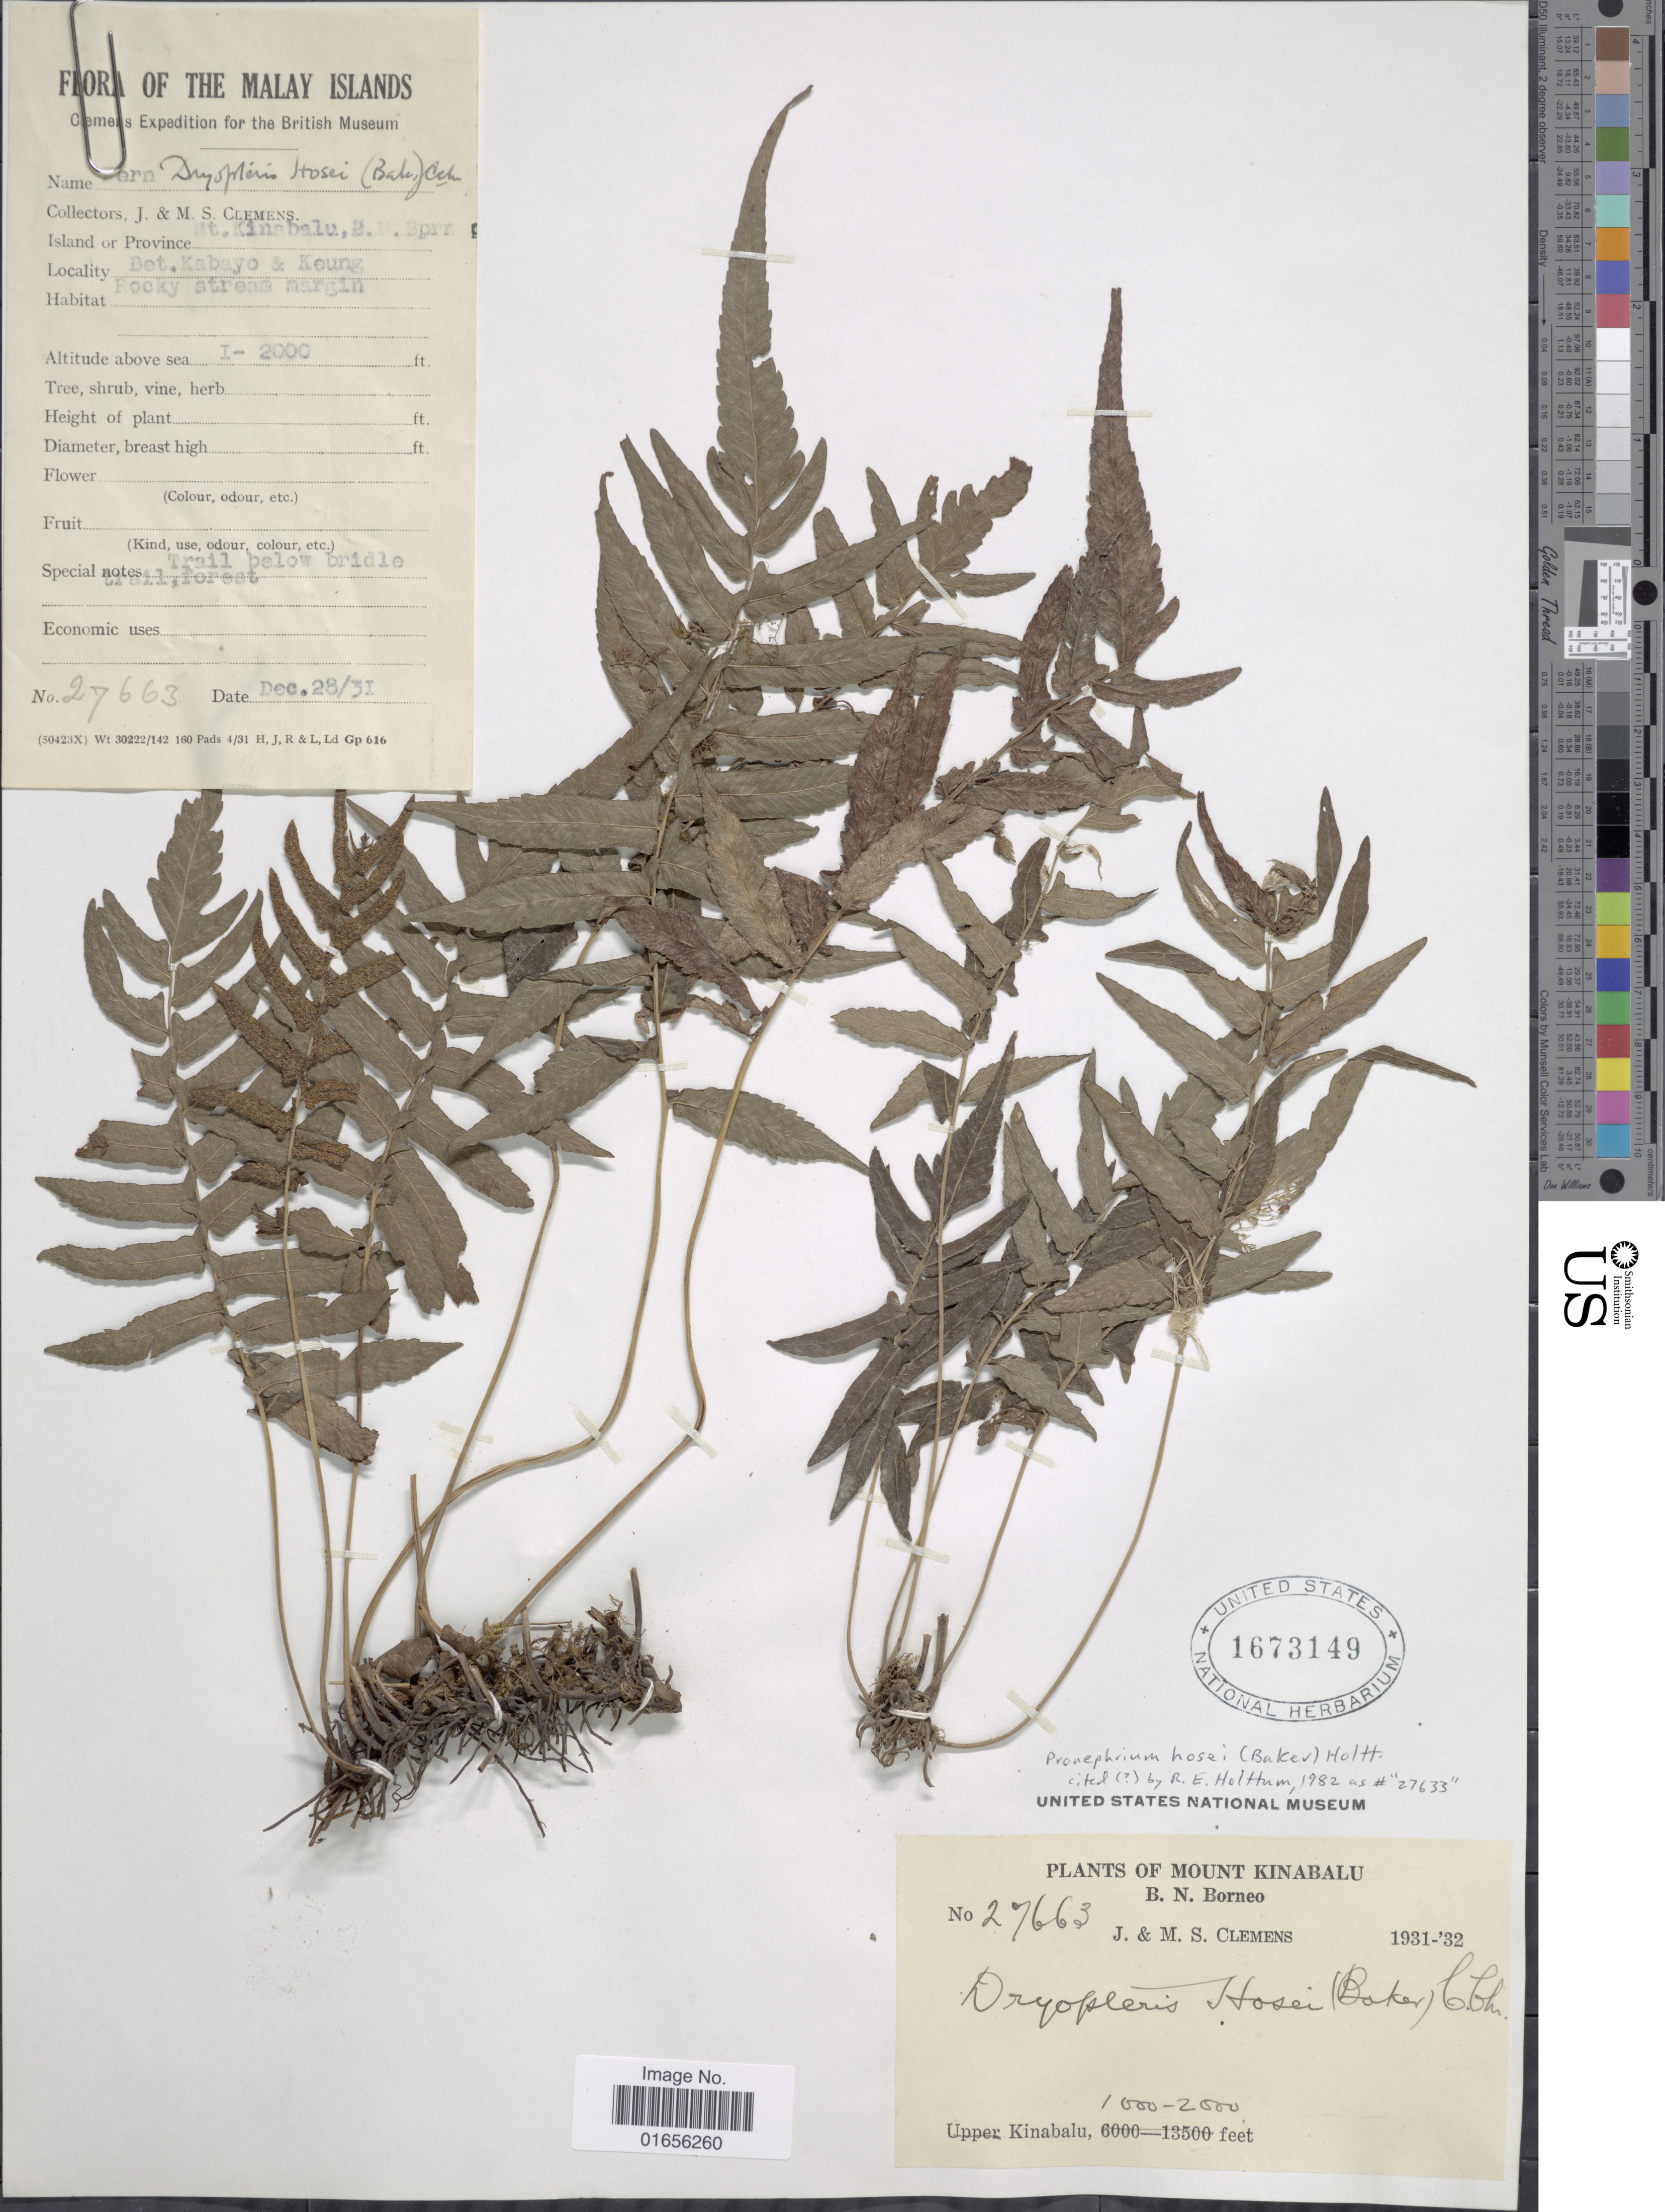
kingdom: Plantae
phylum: Tracheophyta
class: Polypodiopsida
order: Polypodiales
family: Thelypteridaceae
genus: Pronephrium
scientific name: Pronephrium hosei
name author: (Baker) Holttum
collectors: J. Clemens & M. S. Clemens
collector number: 27663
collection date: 1931-12-28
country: Malaysia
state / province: Sabah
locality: The Malay Islands, Mt. Kinabalu, B.N. Borneo. Bet. Kabayo & Keung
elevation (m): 305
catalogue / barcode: US 1673149